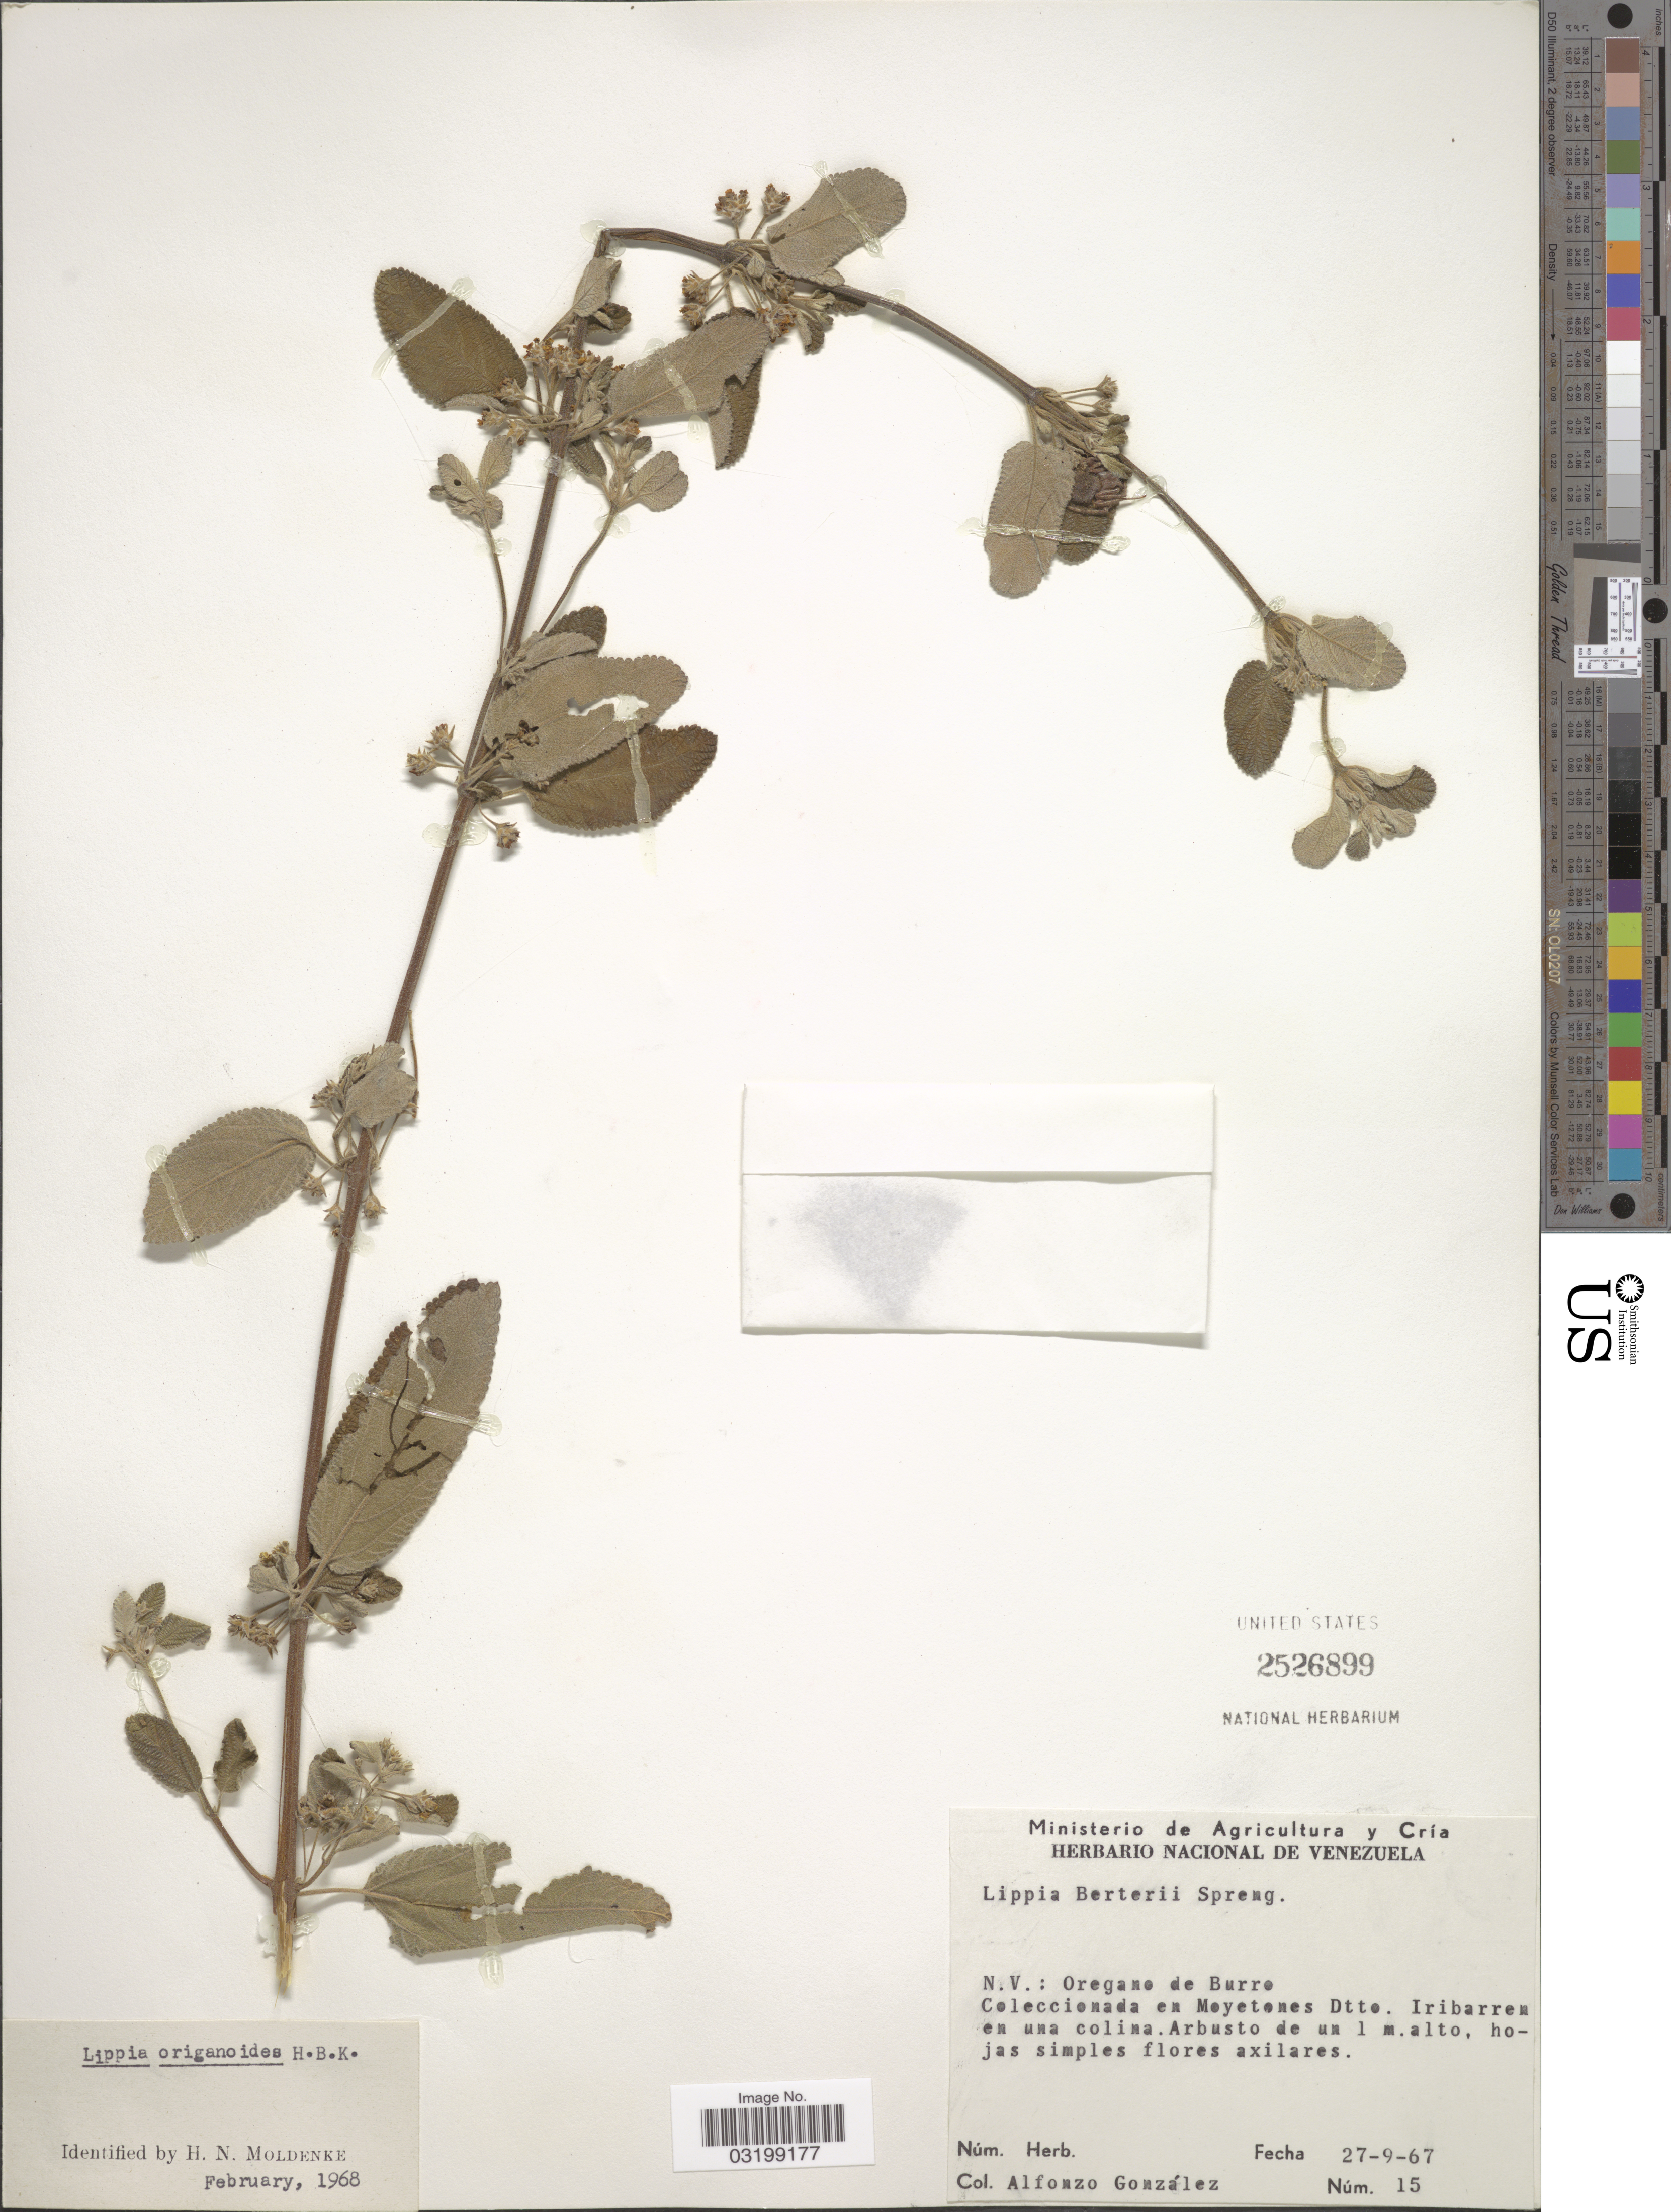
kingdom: Plantae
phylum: Tracheophyta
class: Magnoliopsida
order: Lamiales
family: Verbenaceae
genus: Lippia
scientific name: Lippia origanoides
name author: Kunth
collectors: A. Gonzáles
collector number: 15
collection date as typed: Transcribed d/m/y: 27/9/67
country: Venezuela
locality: Moyetones Dtto. Iribarren en una colina.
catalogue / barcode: US 2526899